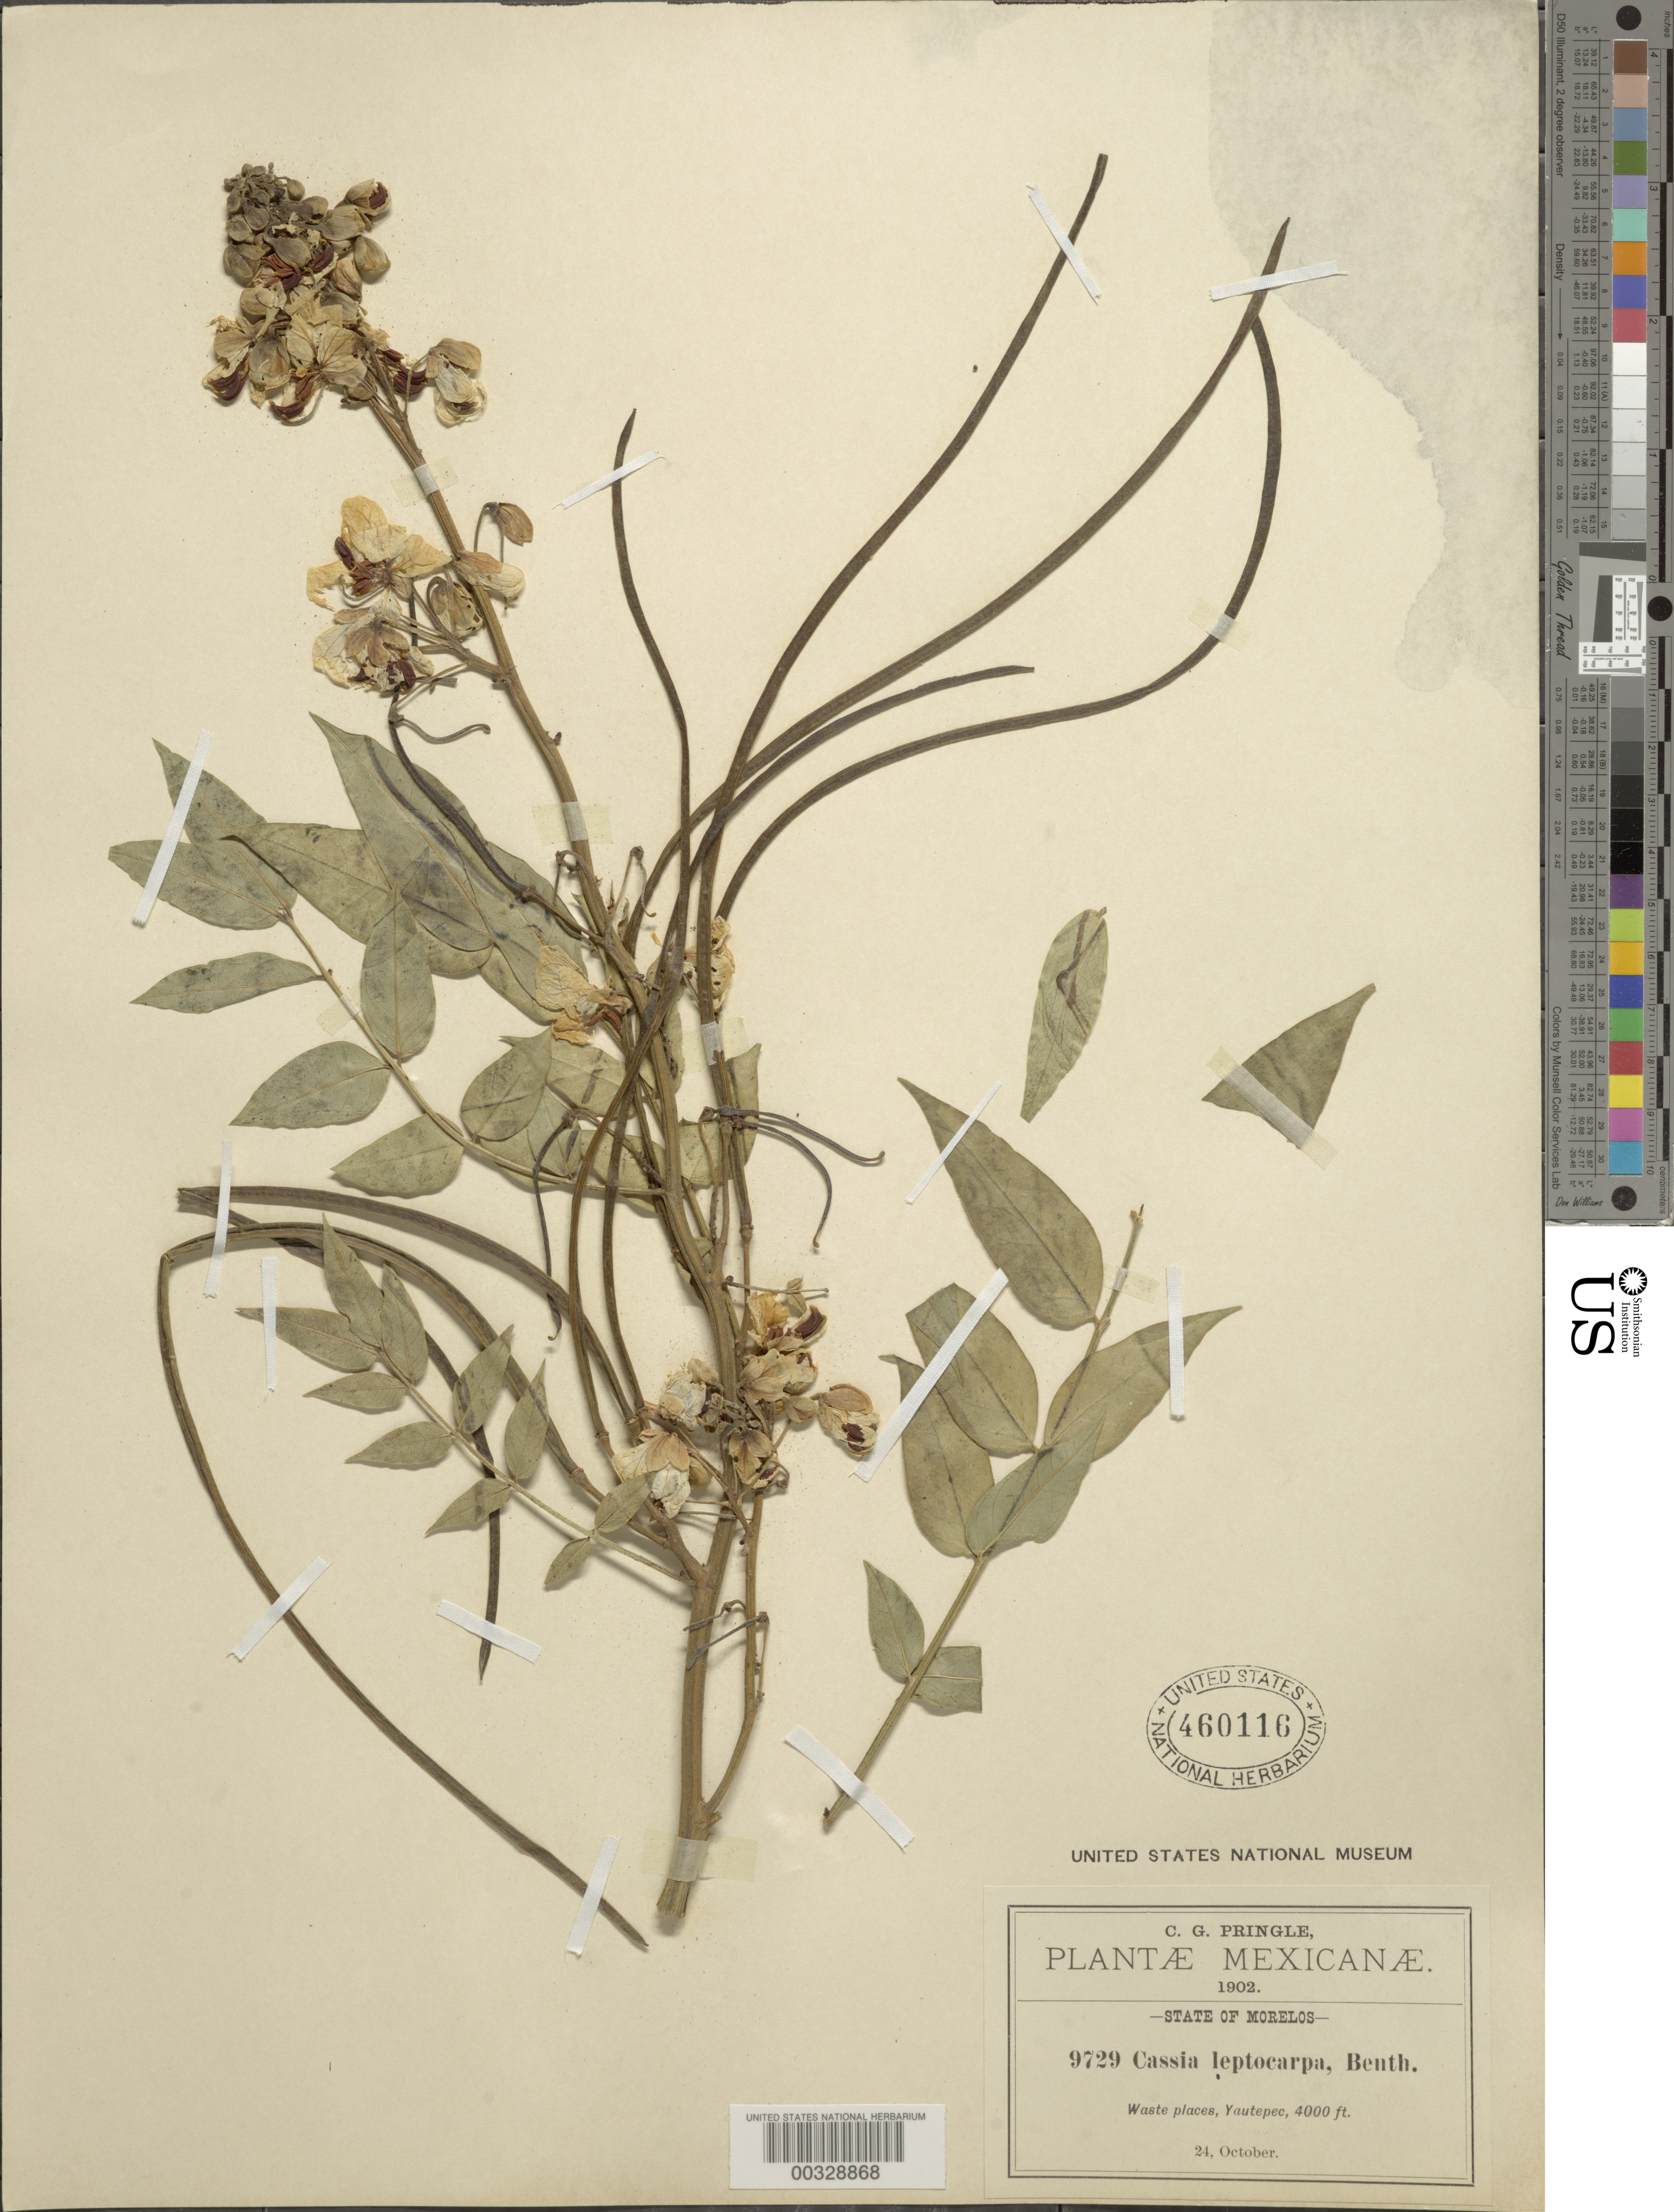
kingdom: Plantae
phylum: Tracheophyta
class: Magnoliopsida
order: Fabales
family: Fabaceae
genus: Senna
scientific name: Senna hirsuta var. leptocarpa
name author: (Benth.) H.S. Irwin & Barneby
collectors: C. G. Pringle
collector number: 9729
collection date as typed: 24 Oct 1902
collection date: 1902-10-24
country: Mexico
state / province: Morelos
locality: Yautepec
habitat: Waste places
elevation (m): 1219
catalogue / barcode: US 460116